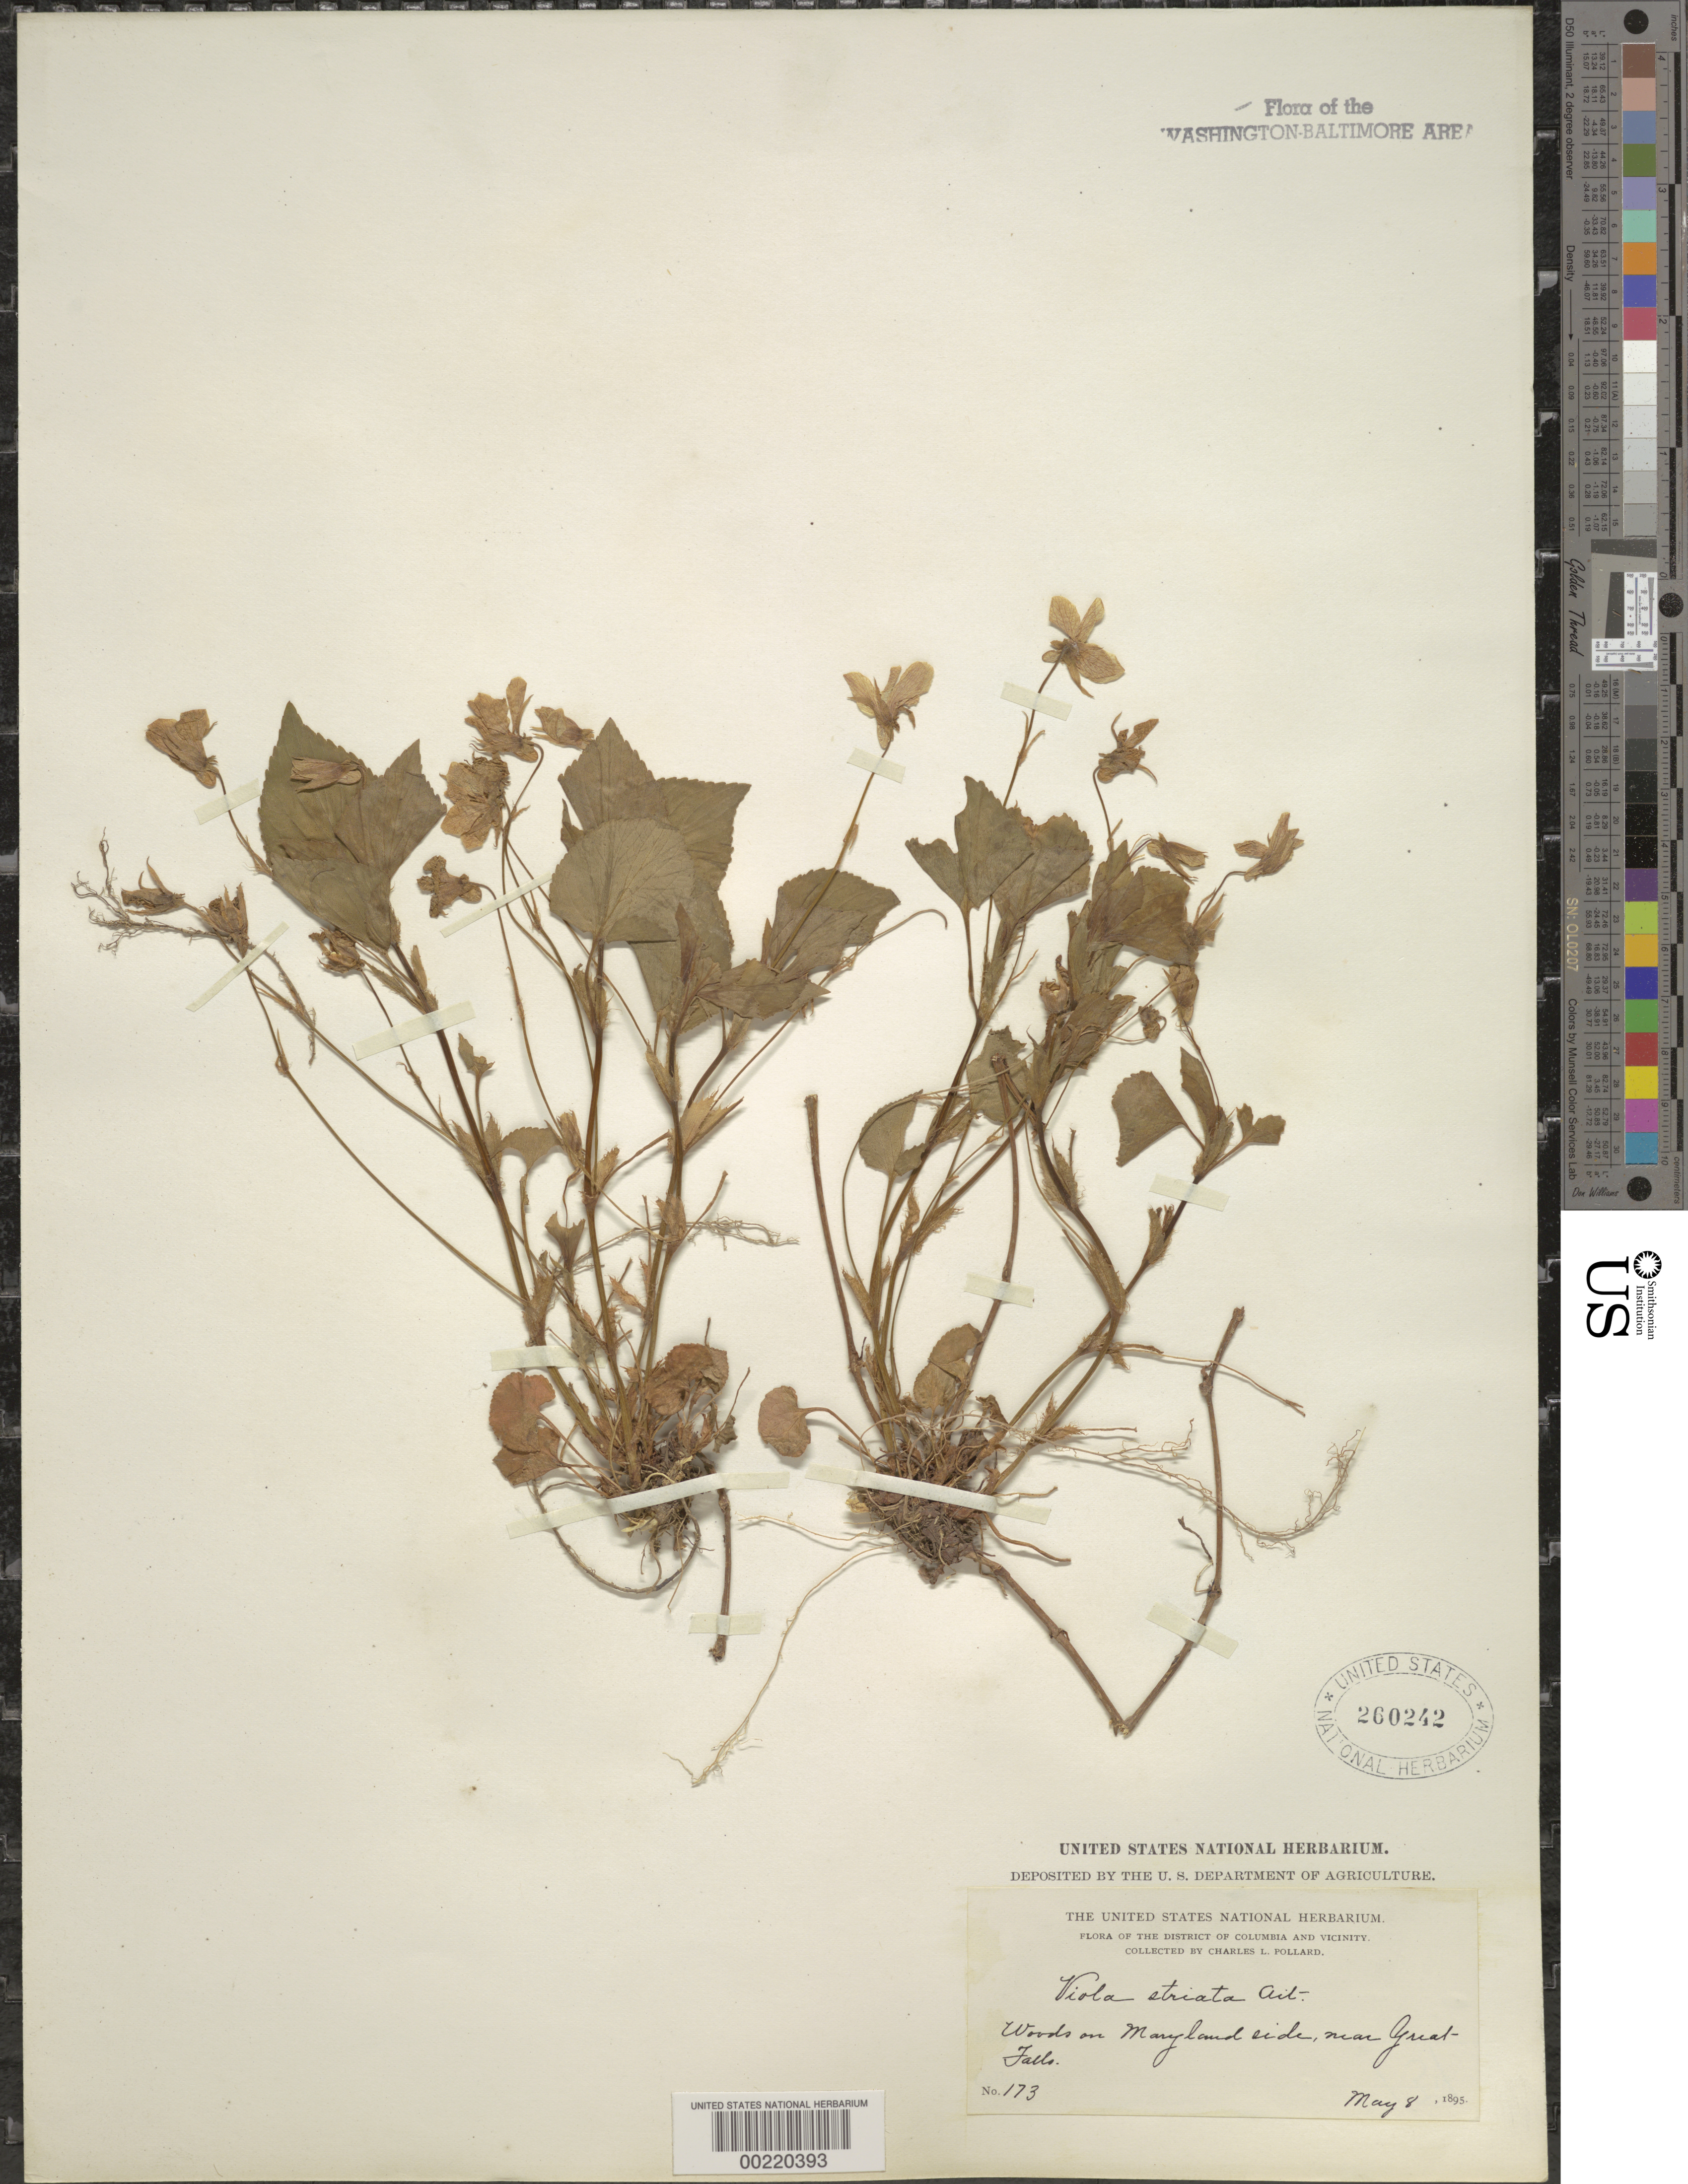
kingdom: Plantae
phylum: Tracheophyta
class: Magnoliopsida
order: Malpighiales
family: Violaceae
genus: Viola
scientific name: Viola striata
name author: Aiton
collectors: C. L. Pollard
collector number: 173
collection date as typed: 08 May 1895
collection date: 1895-05-08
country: United States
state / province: Maryland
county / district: Montgomery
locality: Great Falls vicinity C. & O. Canal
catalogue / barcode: US 260242